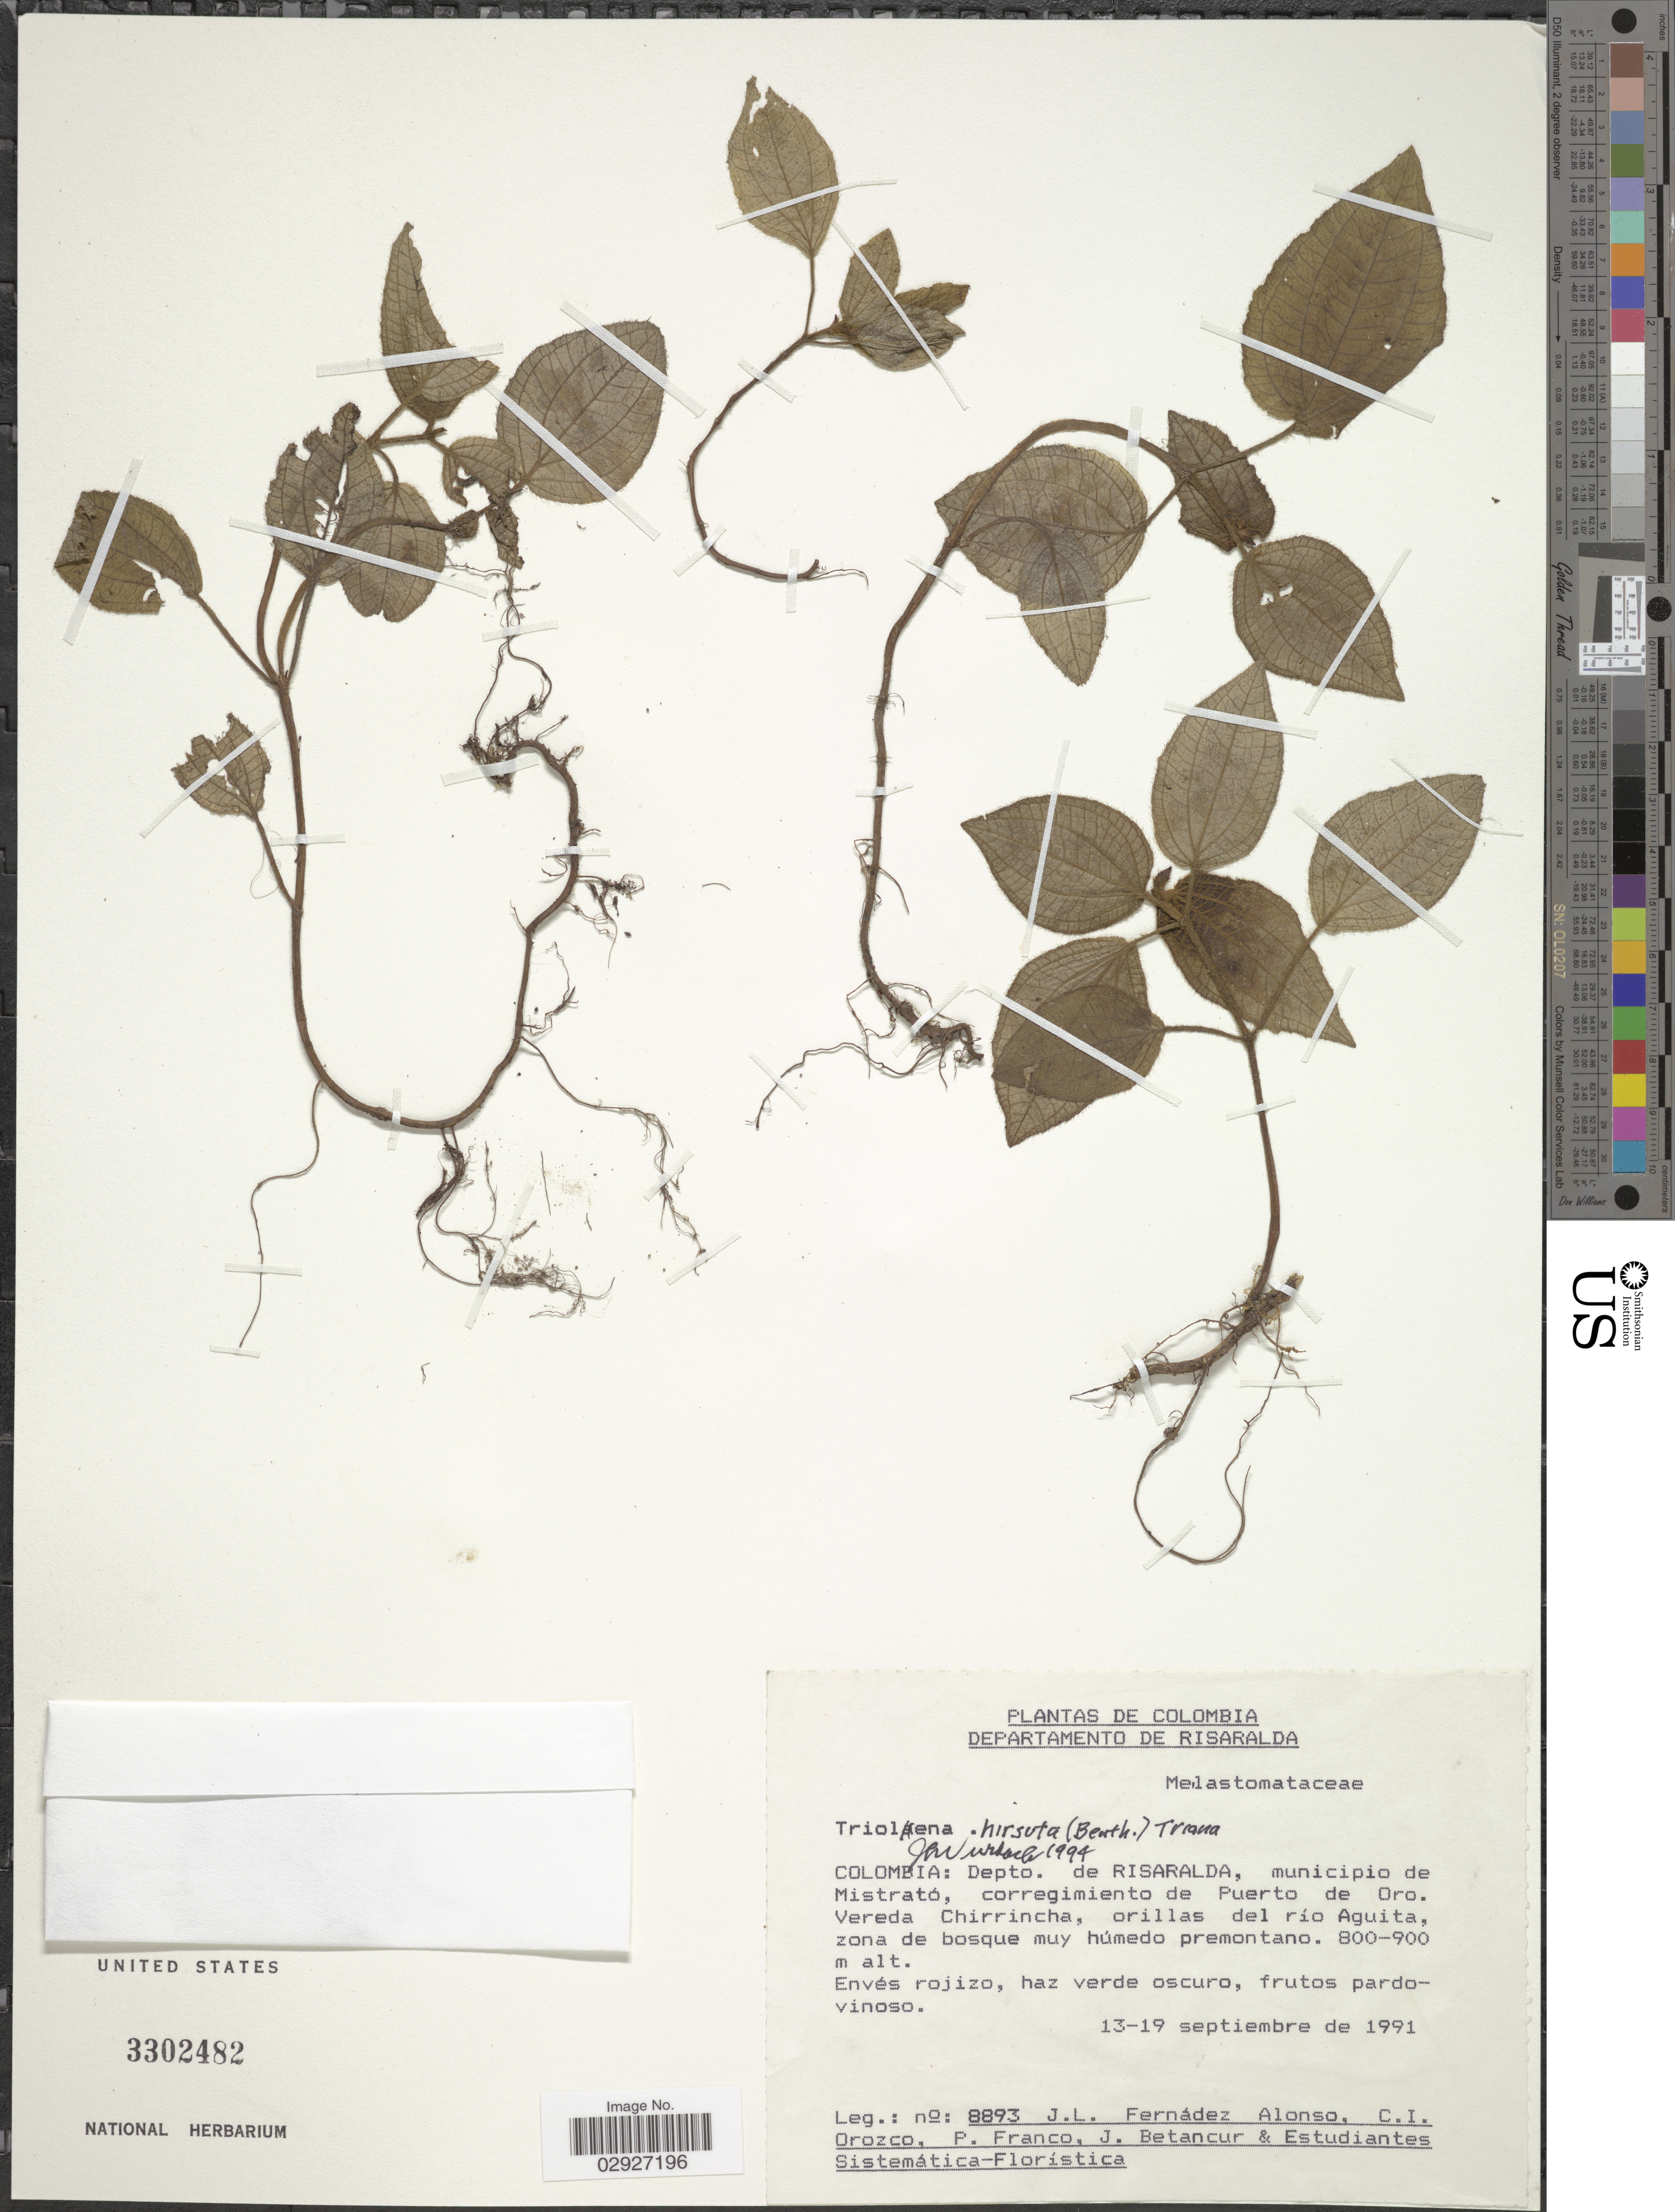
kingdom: Plantae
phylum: Tracheophyta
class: Magnoliopsida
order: Myrtales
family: Melastomataceae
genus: Triolena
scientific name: Triolena hirsuta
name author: (Benth.) Triana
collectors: J. L. Fernández-Alonso, C. I. Orozco, F. Franco, J. Betancur & Estudiantes Sistematica-Floristica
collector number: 8893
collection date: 1991-09-13/1991-09-19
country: Colombia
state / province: Risaralda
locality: Depto. Risaralda, municipio de Mistrató, corregimiento de Puerto de Oro, Vereda Chirrincha, orillas del río Aguita, zona de bosque muy húmedo premontano.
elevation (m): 800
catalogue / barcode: US 3302482